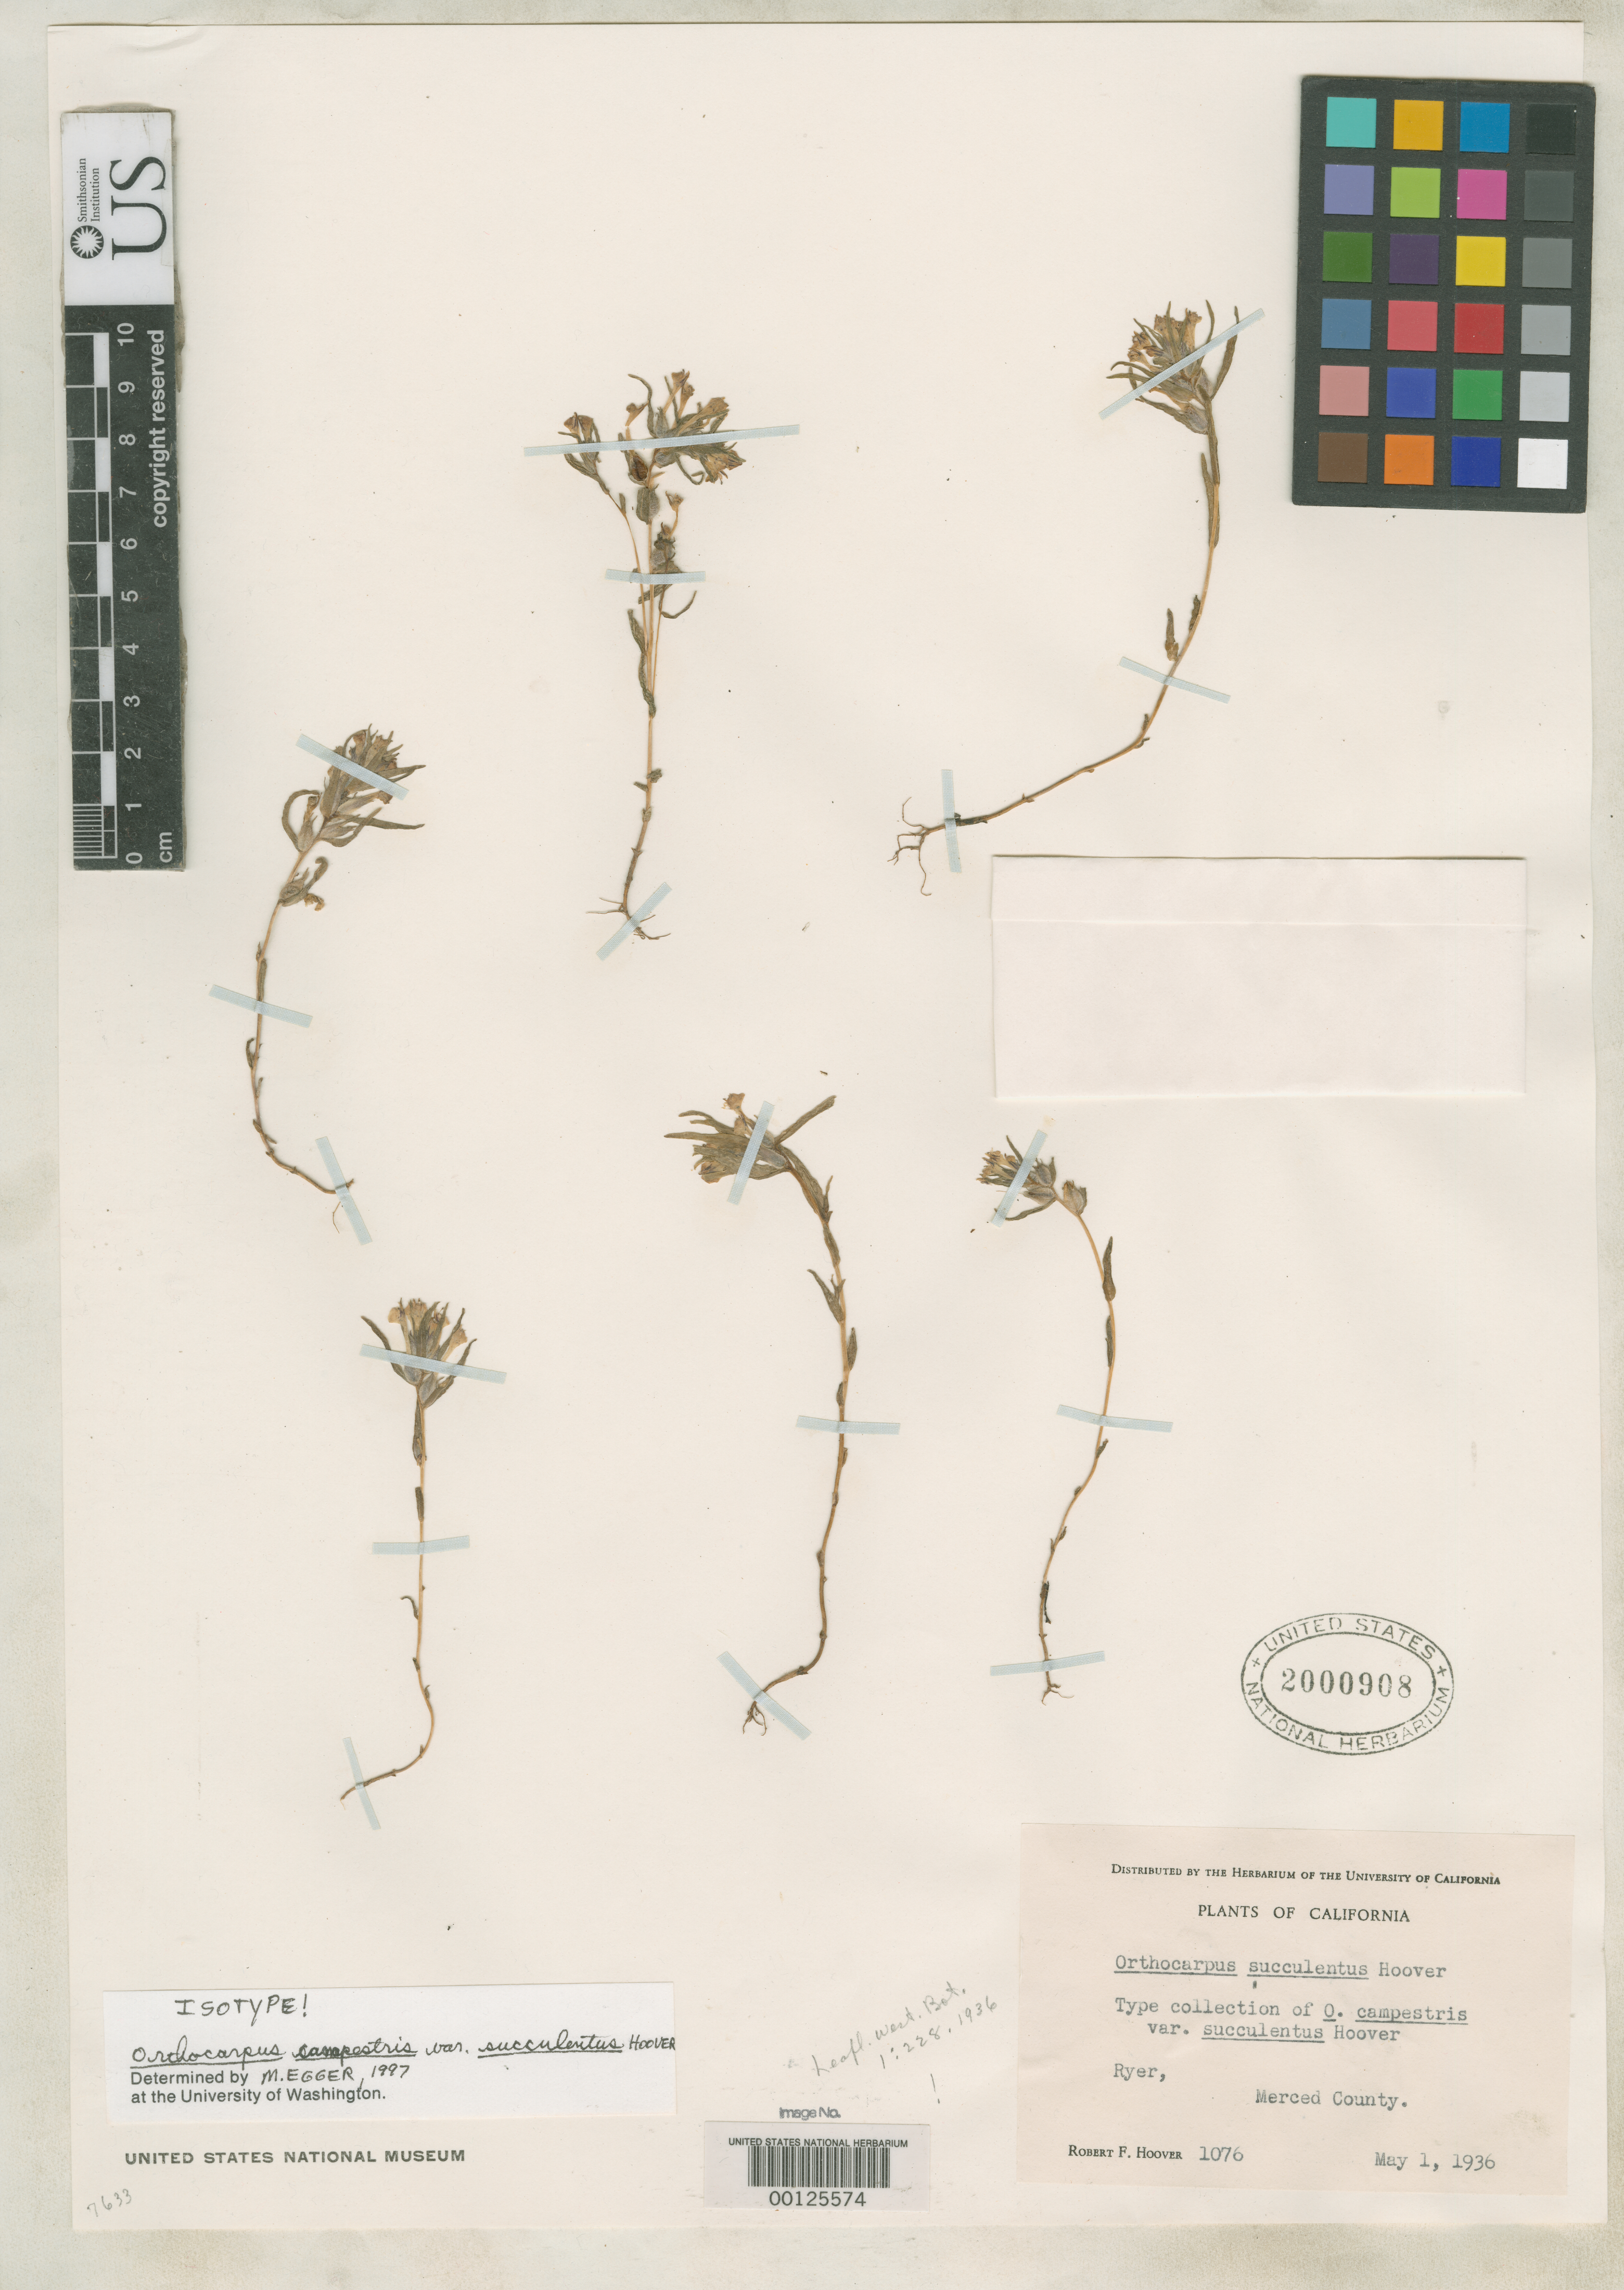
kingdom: Plantae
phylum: Tracheophyta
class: Magnoliopsida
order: Lamiales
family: Orobanchaceae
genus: Orthocarpus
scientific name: Orthocarpus campestris var. succulentus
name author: Hoover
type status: Isotype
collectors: R. F. Hoover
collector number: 1076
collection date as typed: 01 May 1936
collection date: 1936-05-01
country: United States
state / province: California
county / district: Merced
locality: Ryer.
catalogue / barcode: US 2000908